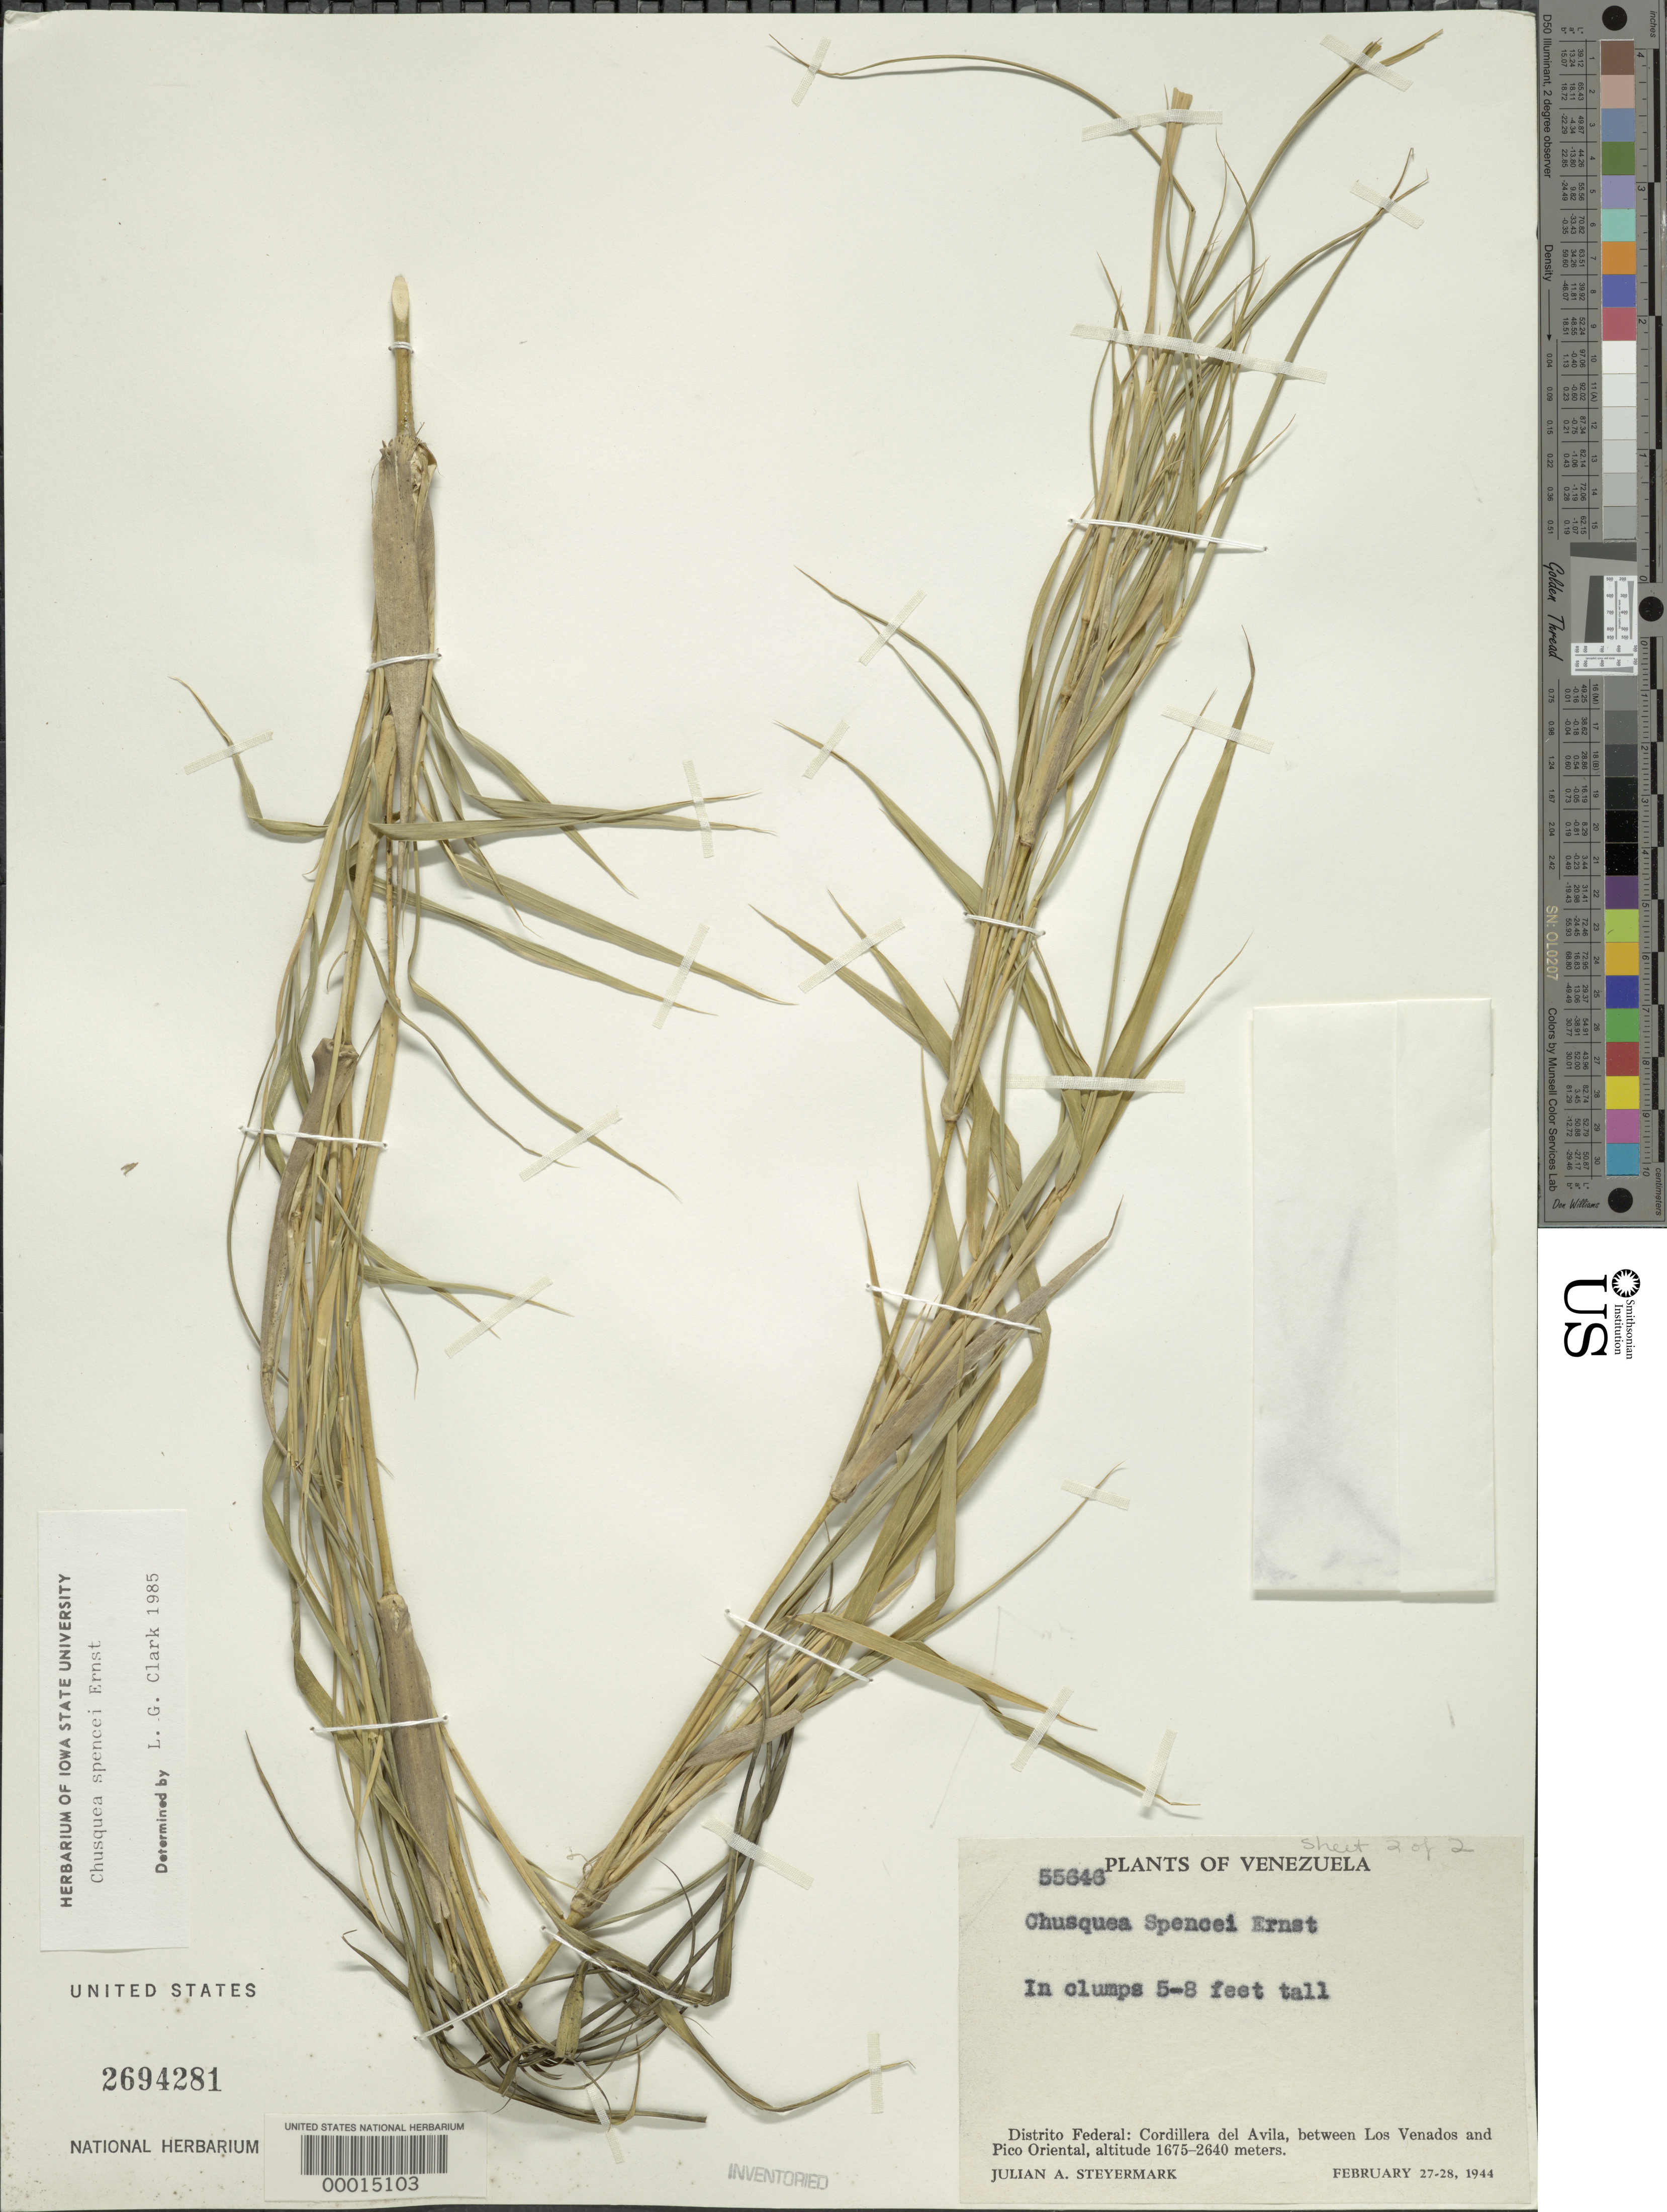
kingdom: Plantae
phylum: Tracheophyta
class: Liliopsida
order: Poales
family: Poaceae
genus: Chusquea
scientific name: Chusquea spencei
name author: Ernst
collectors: J. Steyermark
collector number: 55646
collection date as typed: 27 Feb 1944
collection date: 1944-02-27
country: Venezuela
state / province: Distrito Federal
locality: Los venados/pico oriental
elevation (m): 1675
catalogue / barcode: US 2694281